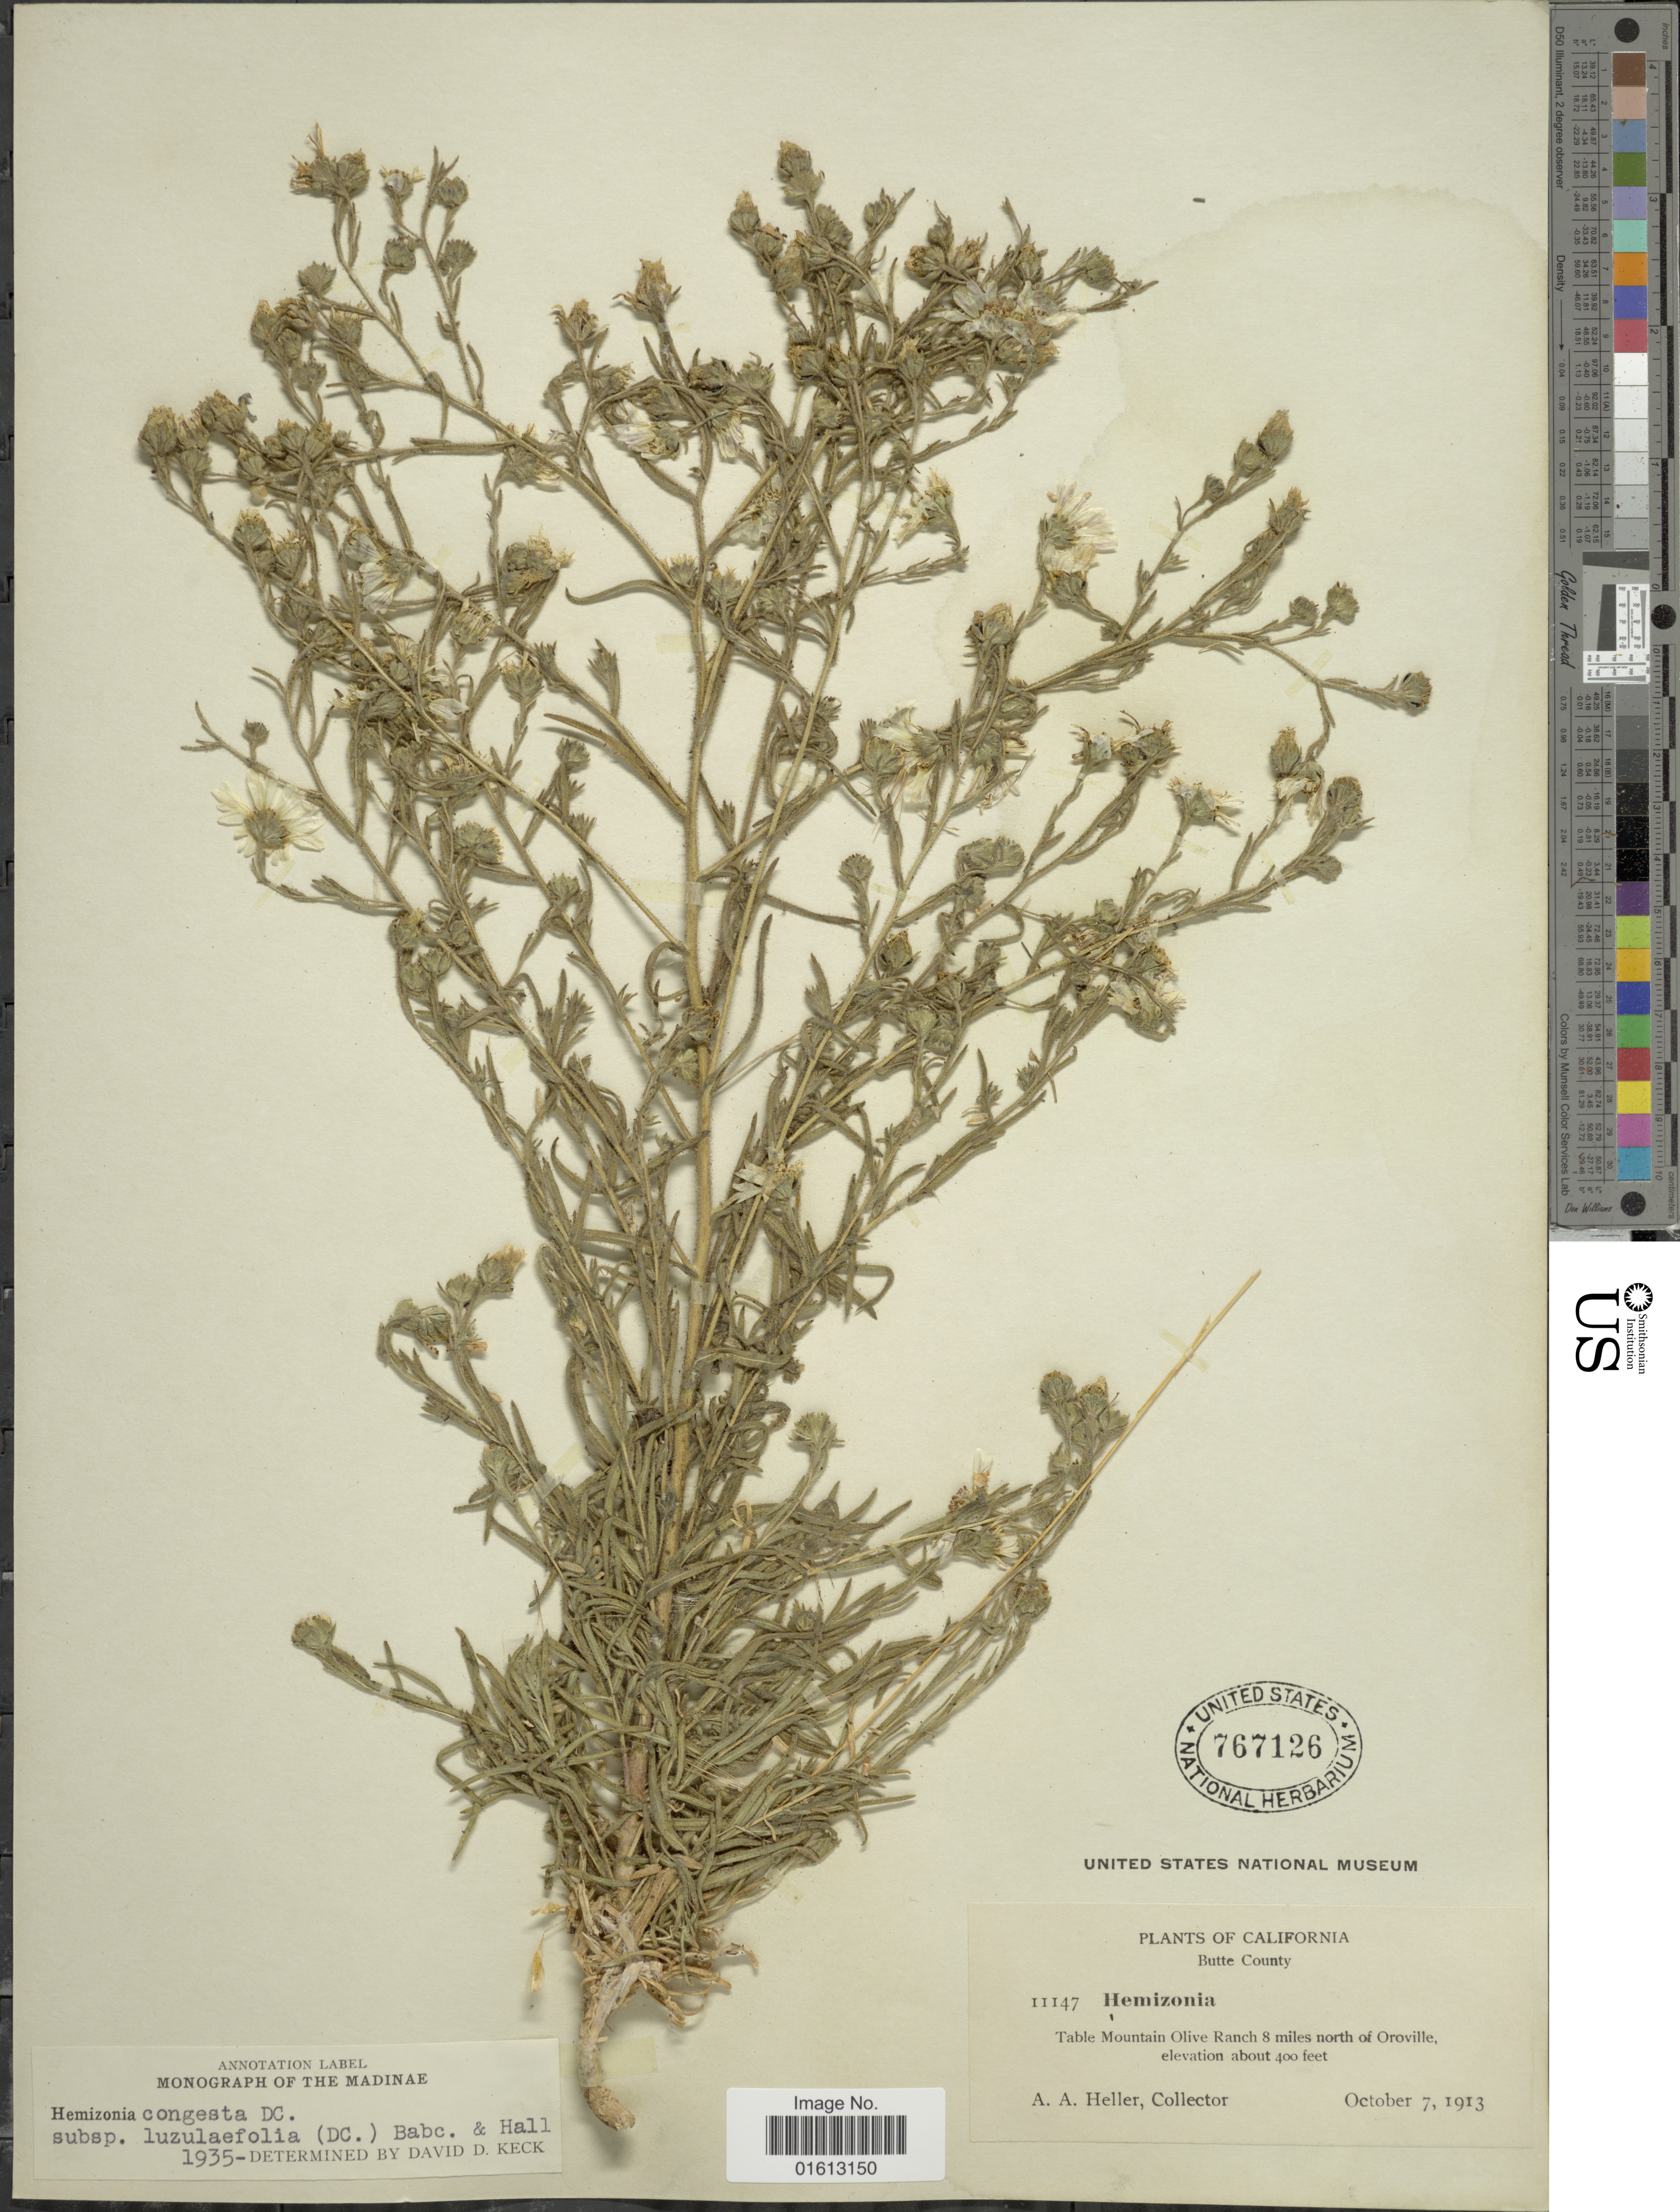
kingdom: Plantae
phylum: Tracheophyta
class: Magnoliopsida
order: Asterales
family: Asteraceae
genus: Hemizonia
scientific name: Hemizonia congesta subsp. luzulaefolia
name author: (DC.) Babc. & H.M. Hall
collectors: A. A. Heller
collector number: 11147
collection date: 1913-10-07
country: United States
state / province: California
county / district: Butte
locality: Butte County, table mountain Olive Ranch 8 miles north of Oroville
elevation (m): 122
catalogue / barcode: US 767126